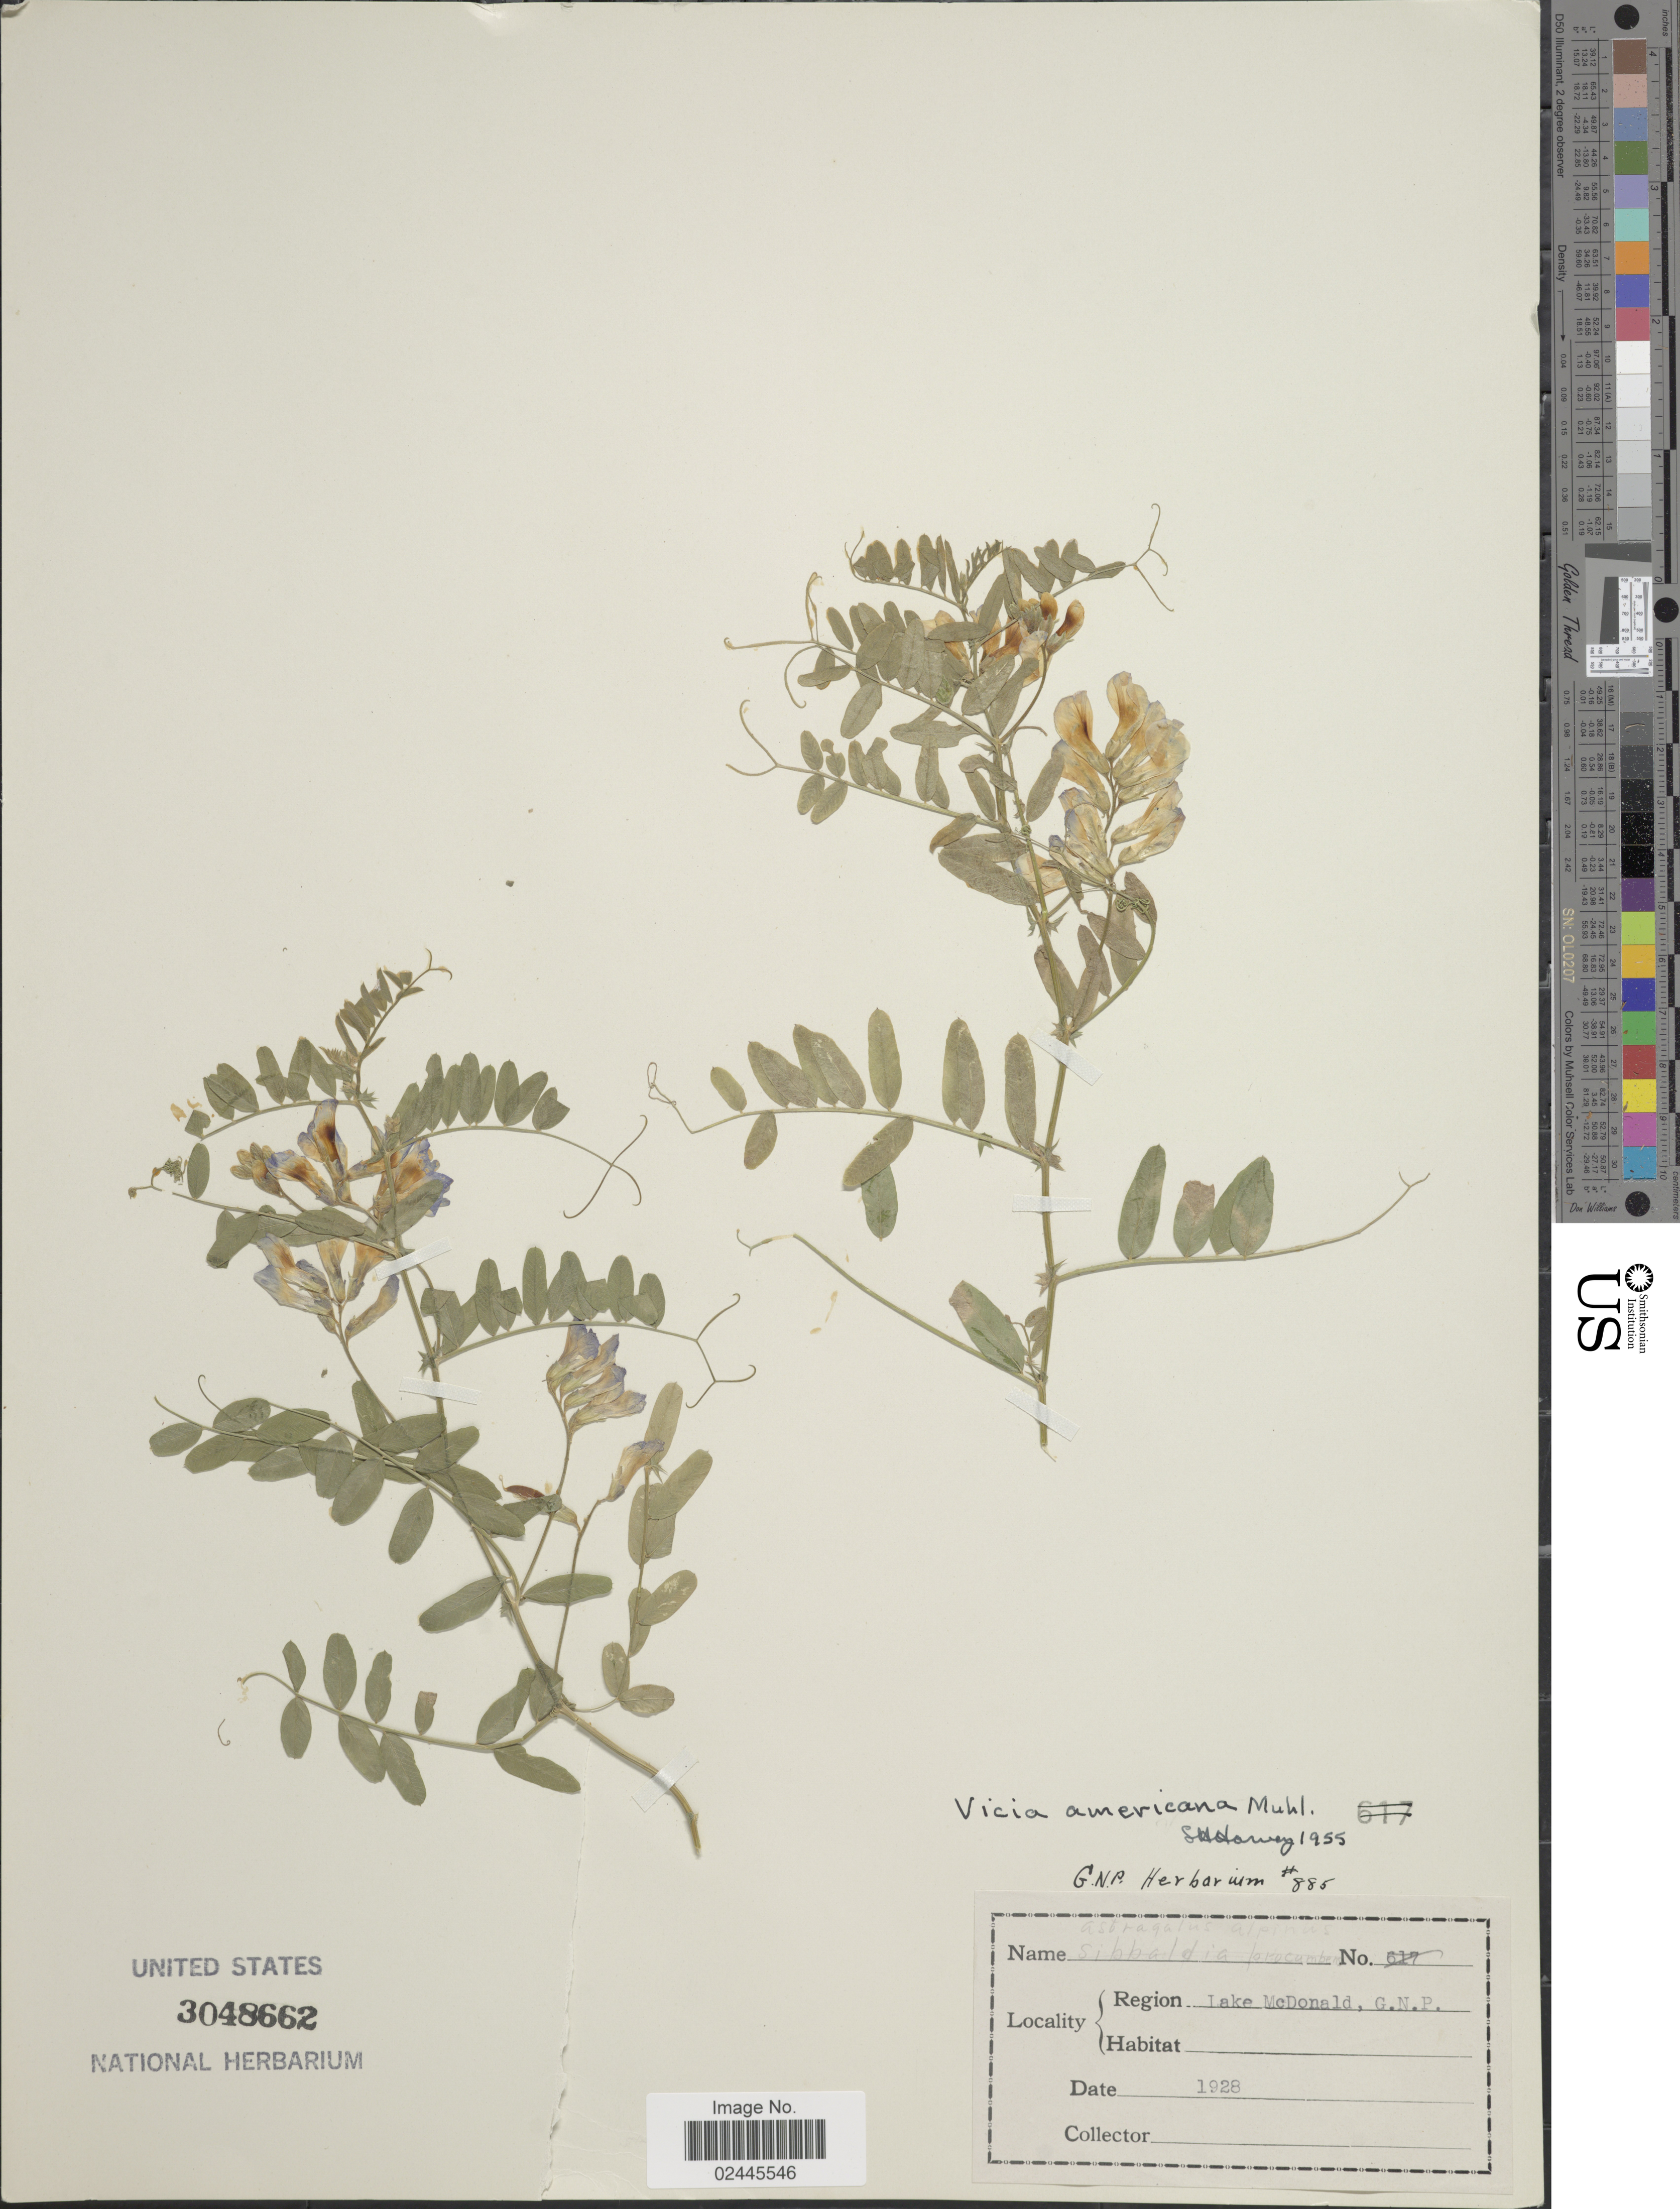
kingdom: Plantae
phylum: Tracheophyta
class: Magnoliopsida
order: Fabales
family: Fabaceae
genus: Vicia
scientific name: Vicia americana var. americana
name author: Muhl. ex Willd.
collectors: ex herb. G. N. P.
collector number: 885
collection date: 1928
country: United States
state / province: Montana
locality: Lake McDonald, G.N.P.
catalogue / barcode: US 3048662